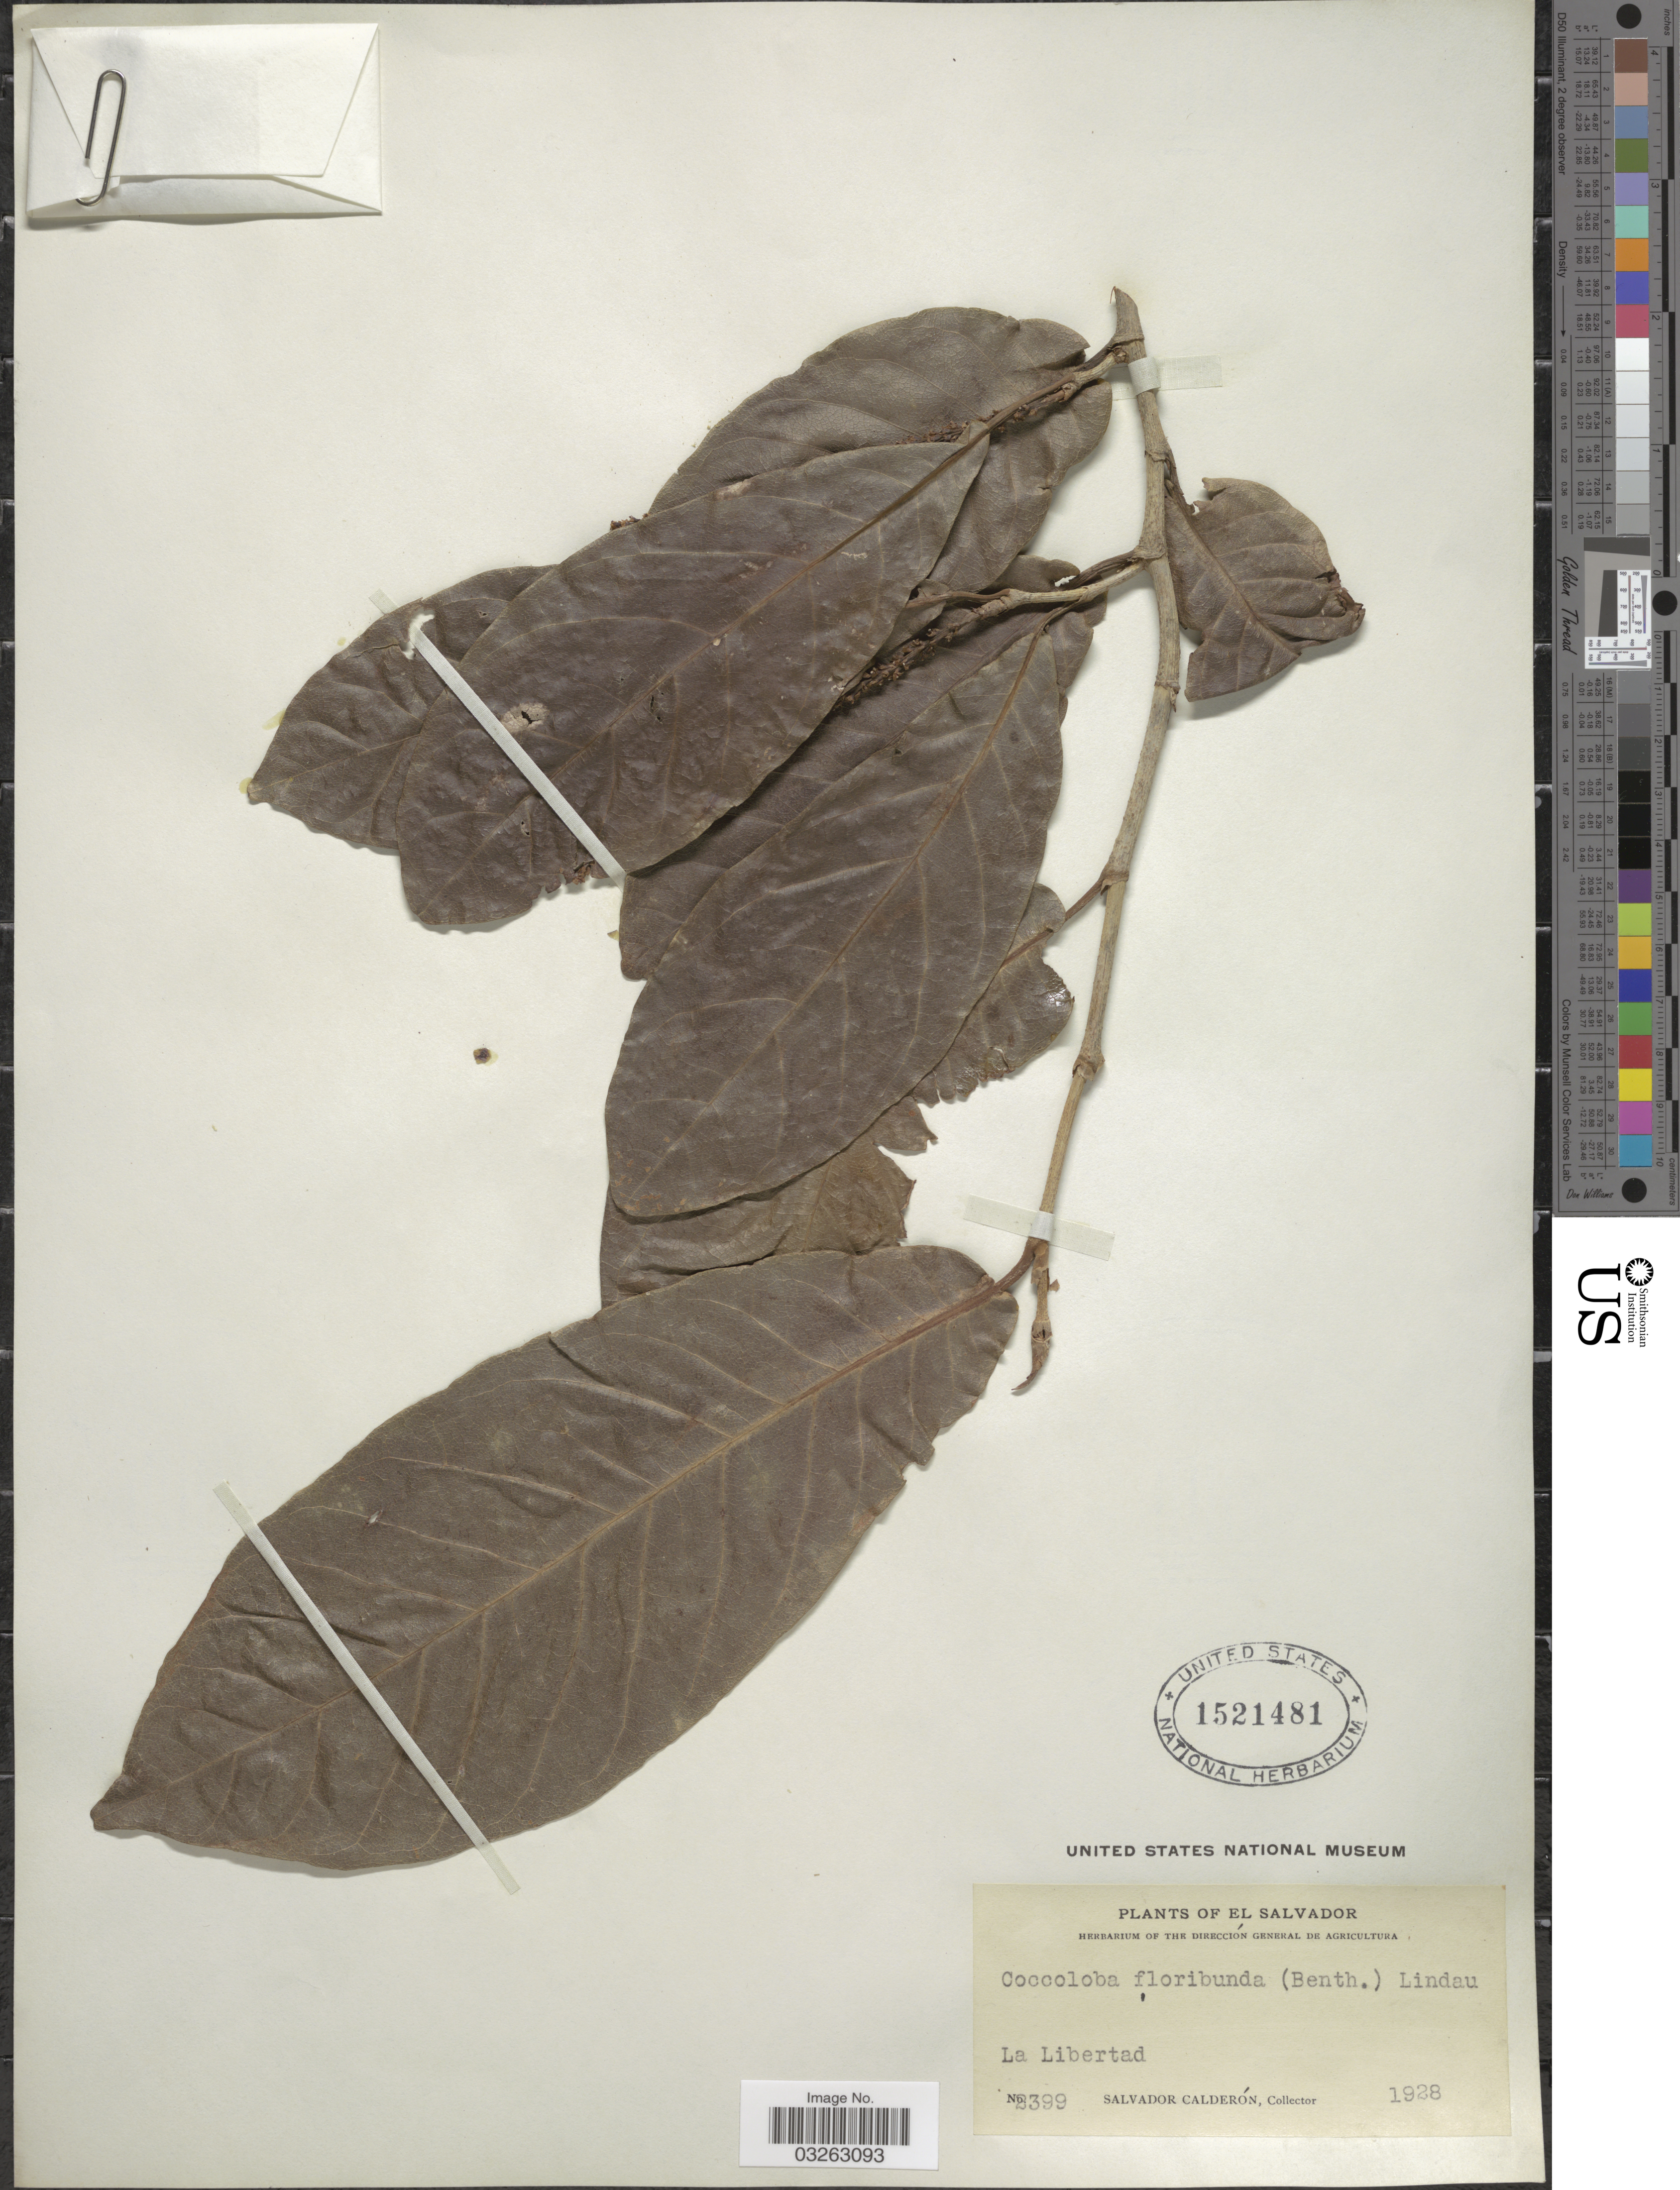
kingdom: Plantae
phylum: Tracheophyta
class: Magnoliopsida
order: Caryophyllales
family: Polygonaceae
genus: Coccoloba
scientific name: Coccoloba venosa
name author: L.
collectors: S. Calderón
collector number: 2399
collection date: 1928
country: El Salvador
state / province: La Libertad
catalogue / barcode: US 1521481